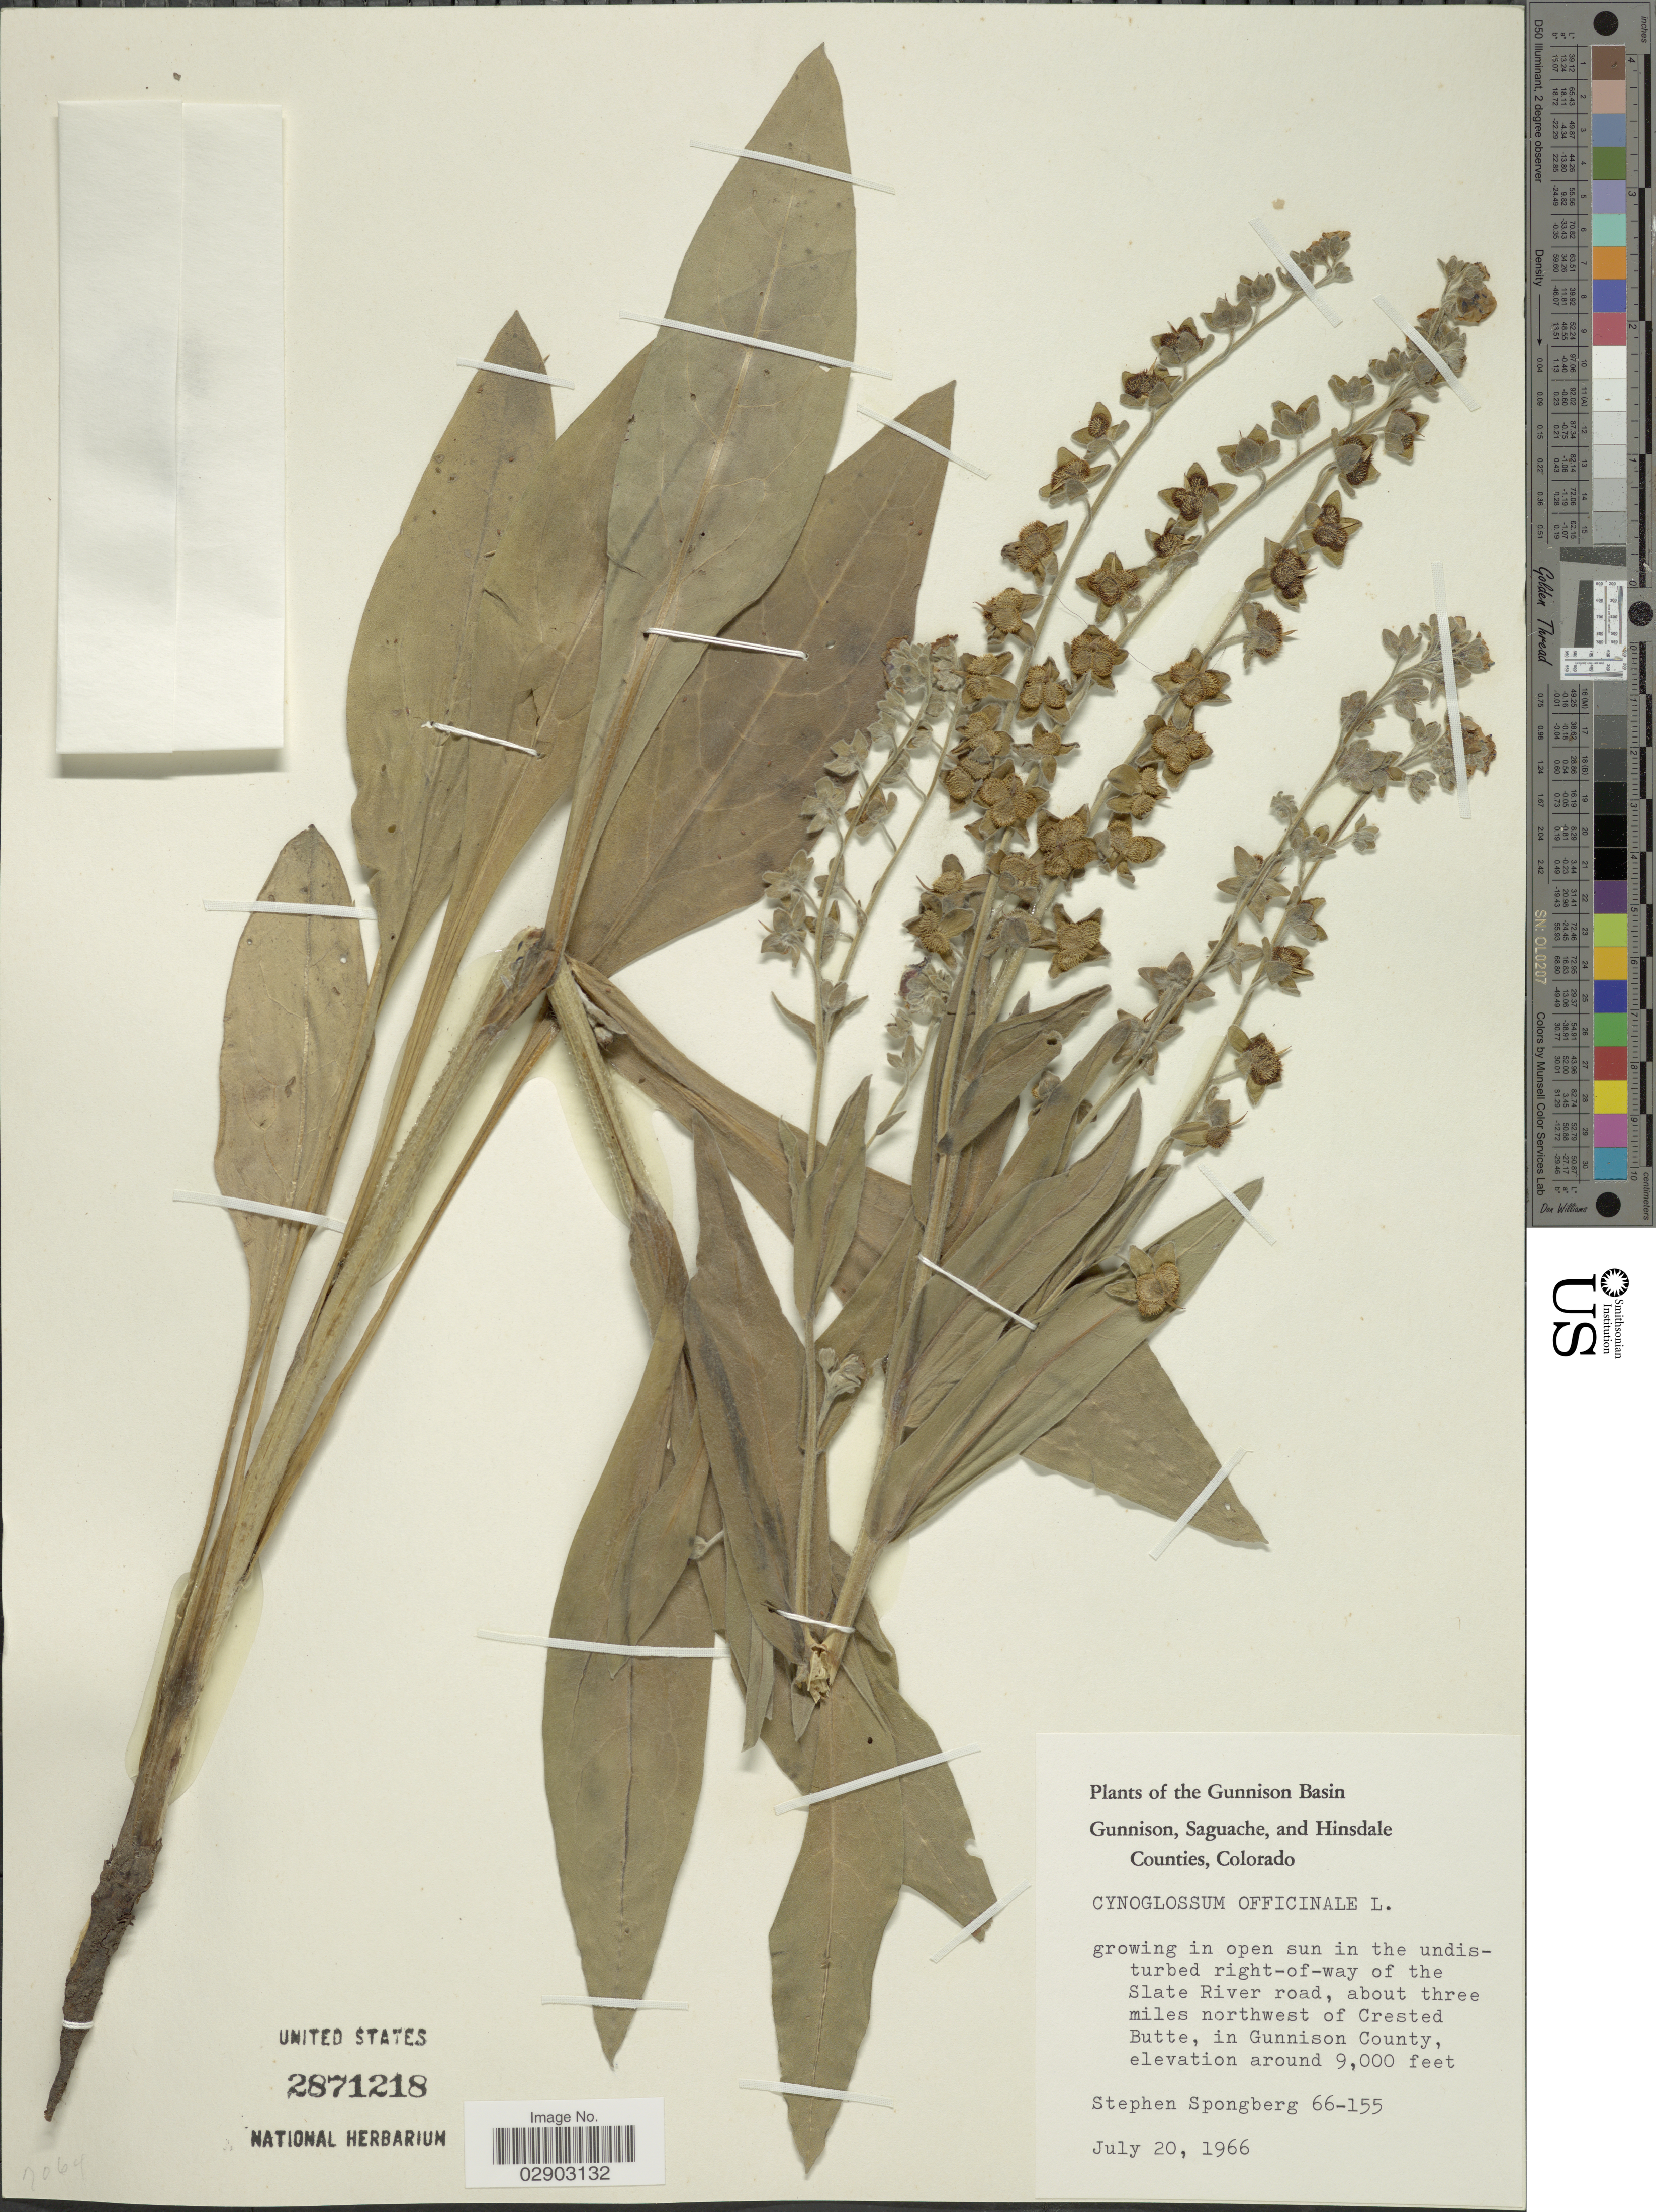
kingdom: Plantae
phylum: Tracheophyta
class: Magnoliopsida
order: Boraginales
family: Boraginaceae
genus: Cynoglossum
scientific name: Cynoglossum officinale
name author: L.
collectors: S. A.Spongberg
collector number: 66-155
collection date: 1966-07-20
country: United States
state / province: Colorado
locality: Gunnison Basin. Gunnison, Saguache, and Hinsdale Counties. In the undisturbed righ-of-way of the Slate River road, about three miles northwest of Crested Butte, in Gunnison County.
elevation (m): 2743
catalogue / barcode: US 2871218